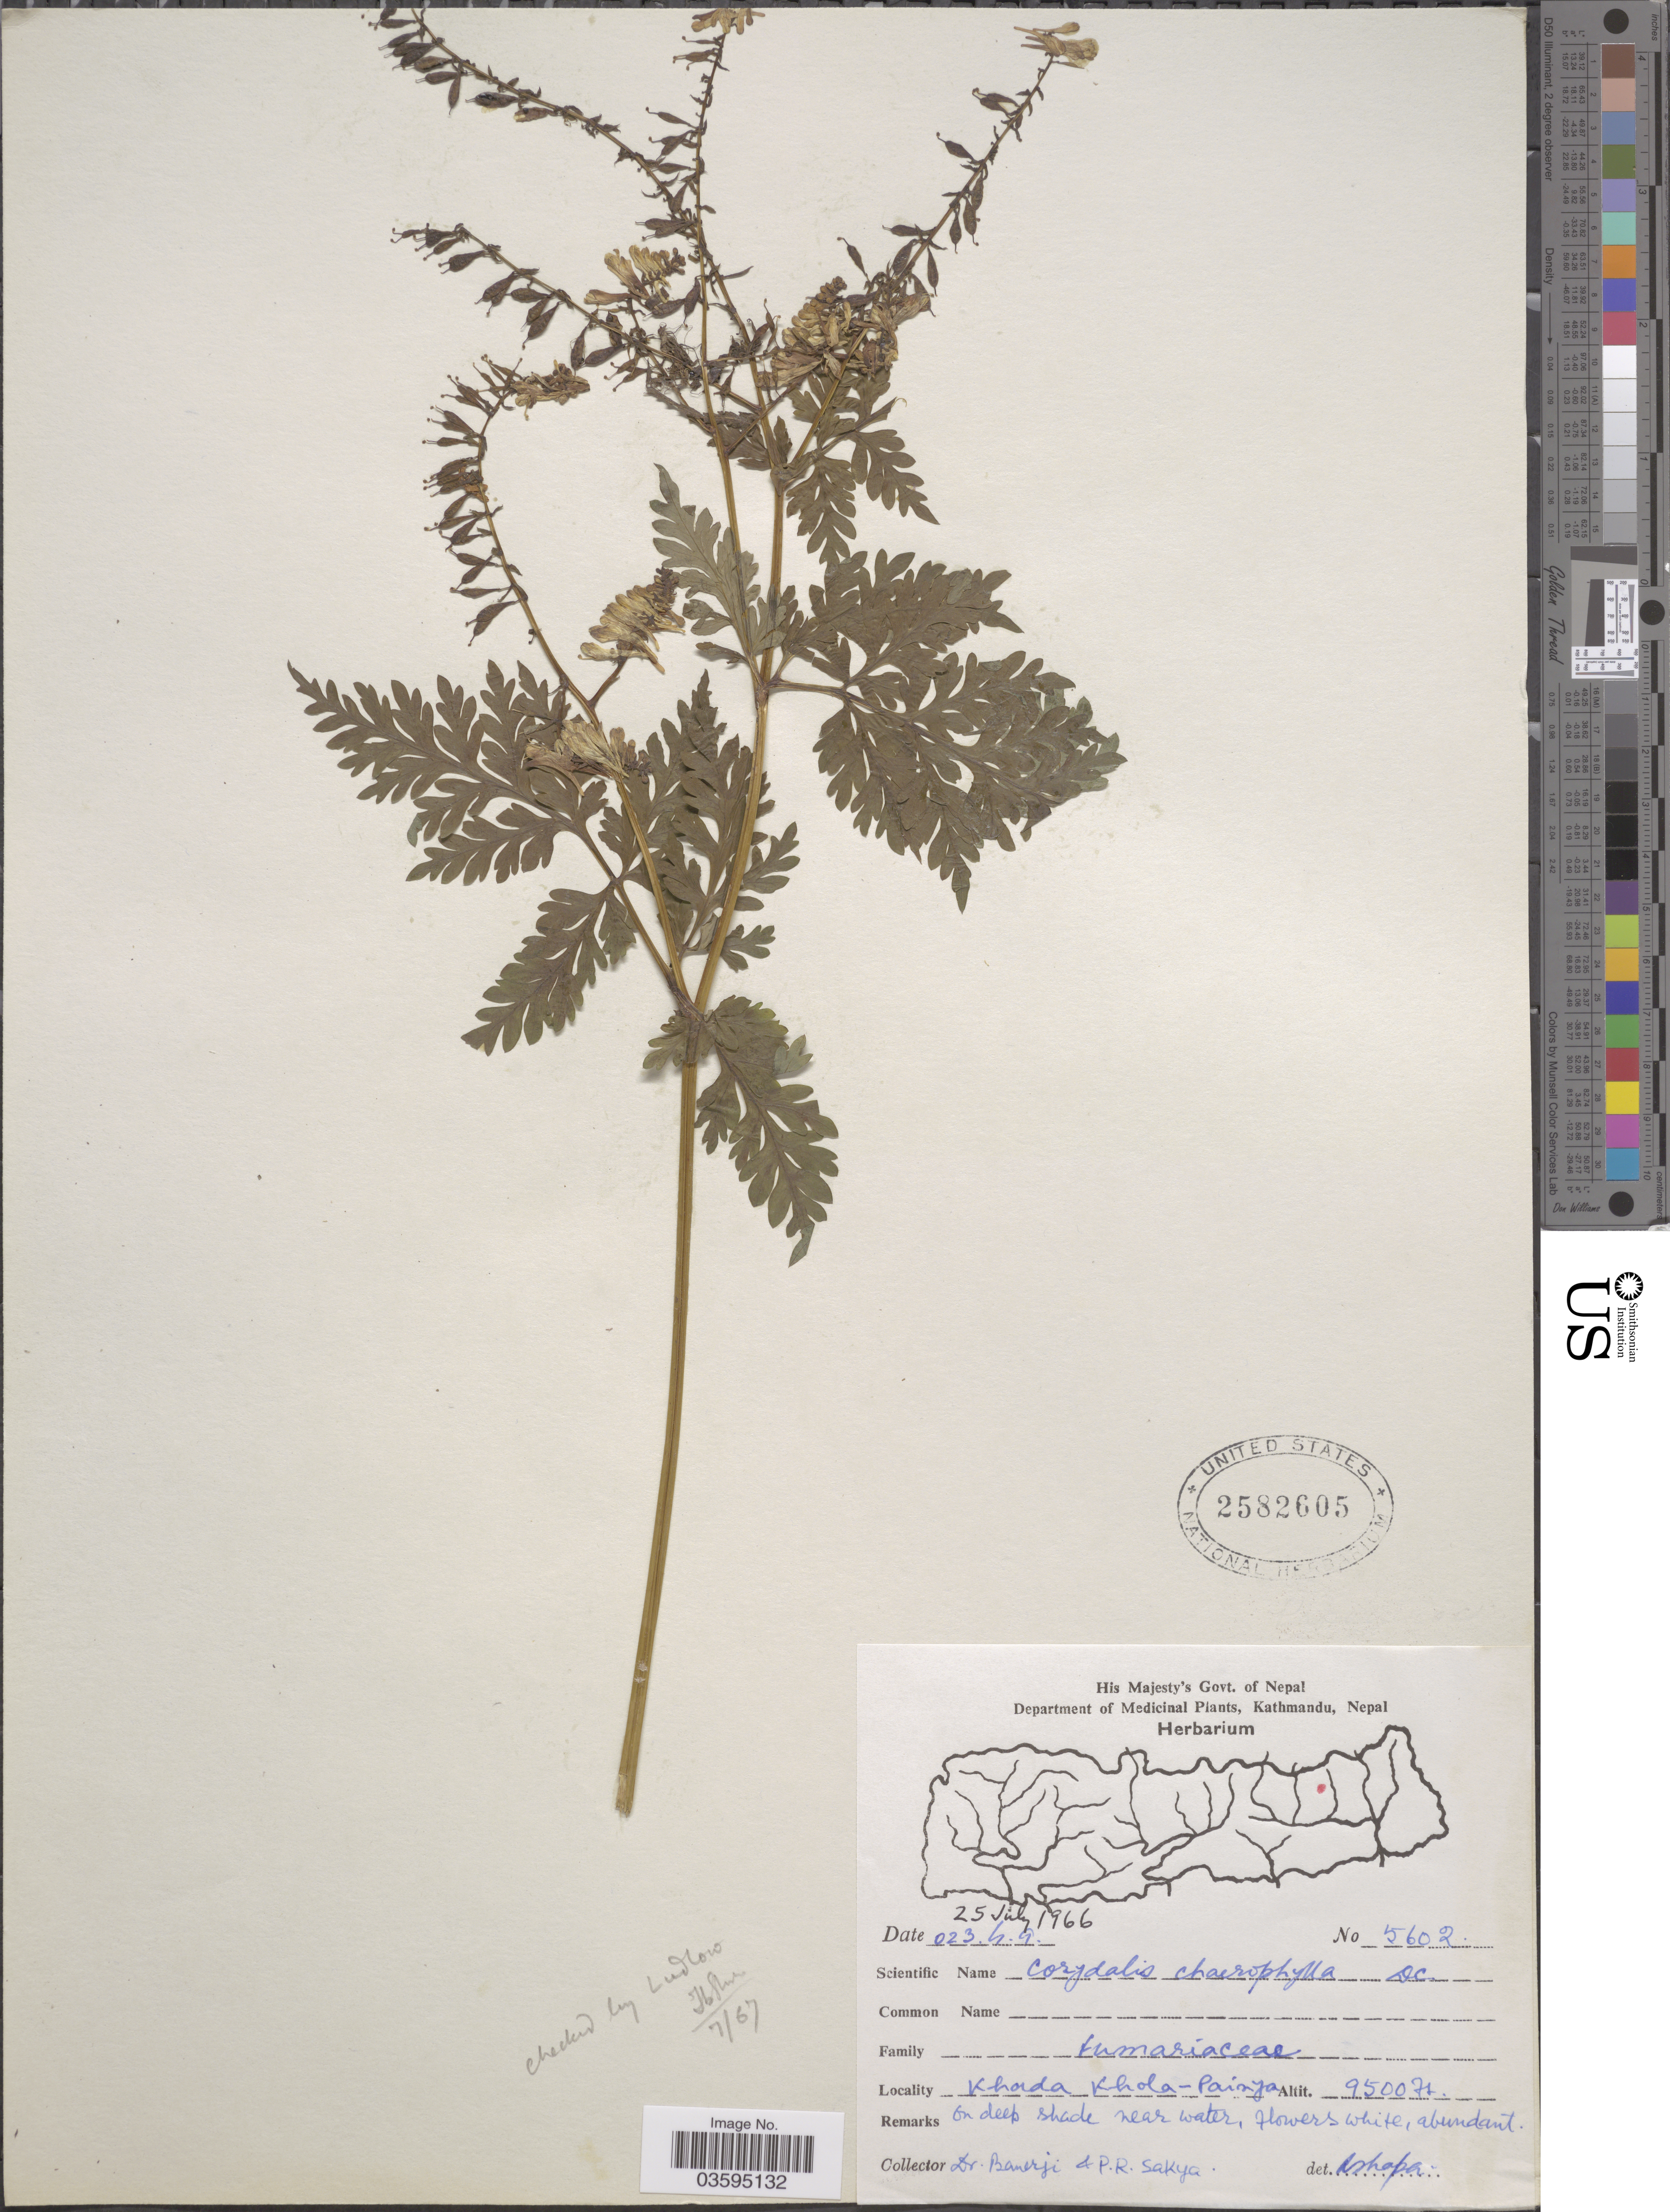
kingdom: Plantae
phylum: Tracheophyta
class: Magnoliopsida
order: Ranunculales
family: Papaveraceae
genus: Corydalis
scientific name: Corydalis chaerophylla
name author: DC.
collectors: -. Banerjee & P. Sakya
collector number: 5602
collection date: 1966-07-25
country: Nepal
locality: Khada Khola-Painya.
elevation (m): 2896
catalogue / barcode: US 2582605